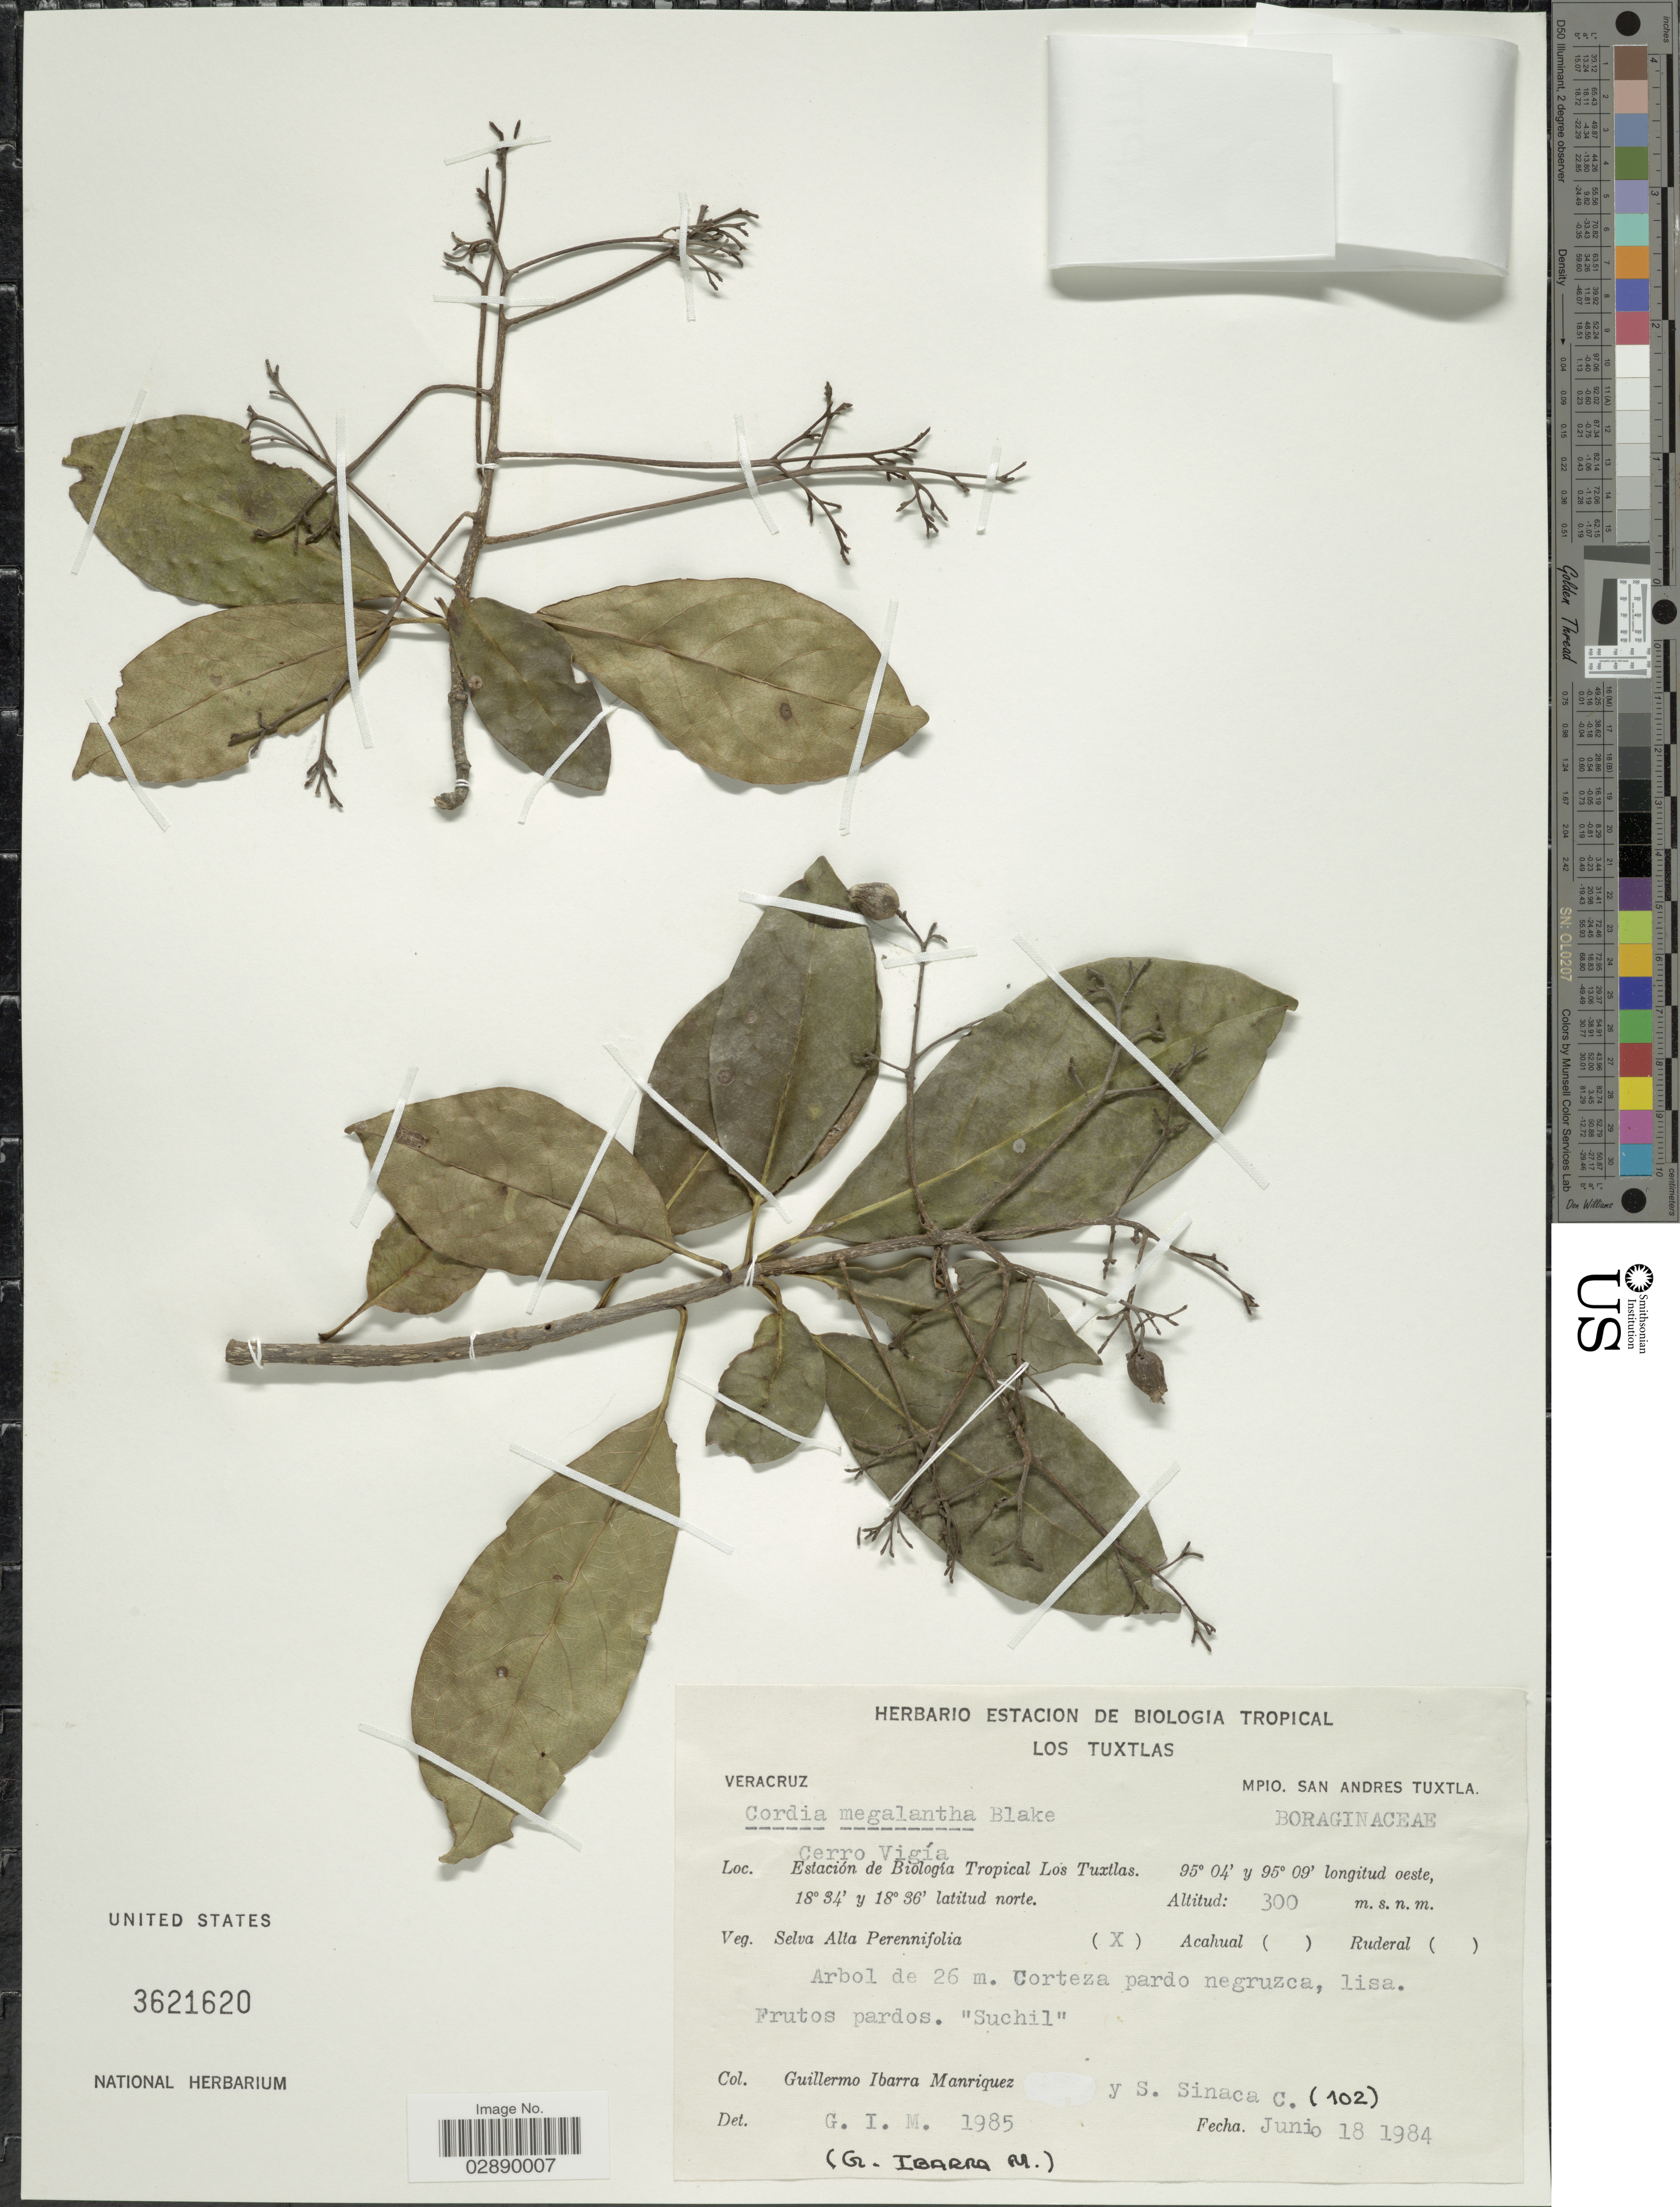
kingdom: Plantae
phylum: Tracheophyta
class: Magnoliopsida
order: Boraginales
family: Cordiaceae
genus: Cordia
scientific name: Cordia megalantha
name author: S.F. Blake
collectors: G. Manriquez & S. Sinaca-Colin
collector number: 102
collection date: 1984-06-18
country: Mexico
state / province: Veracruz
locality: Veracruz. Mpio. San Andres Tuxtla. Cerro Vigía. Estacíión de Biología Tropical Los Tuxtlas.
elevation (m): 300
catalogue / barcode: US 3621620